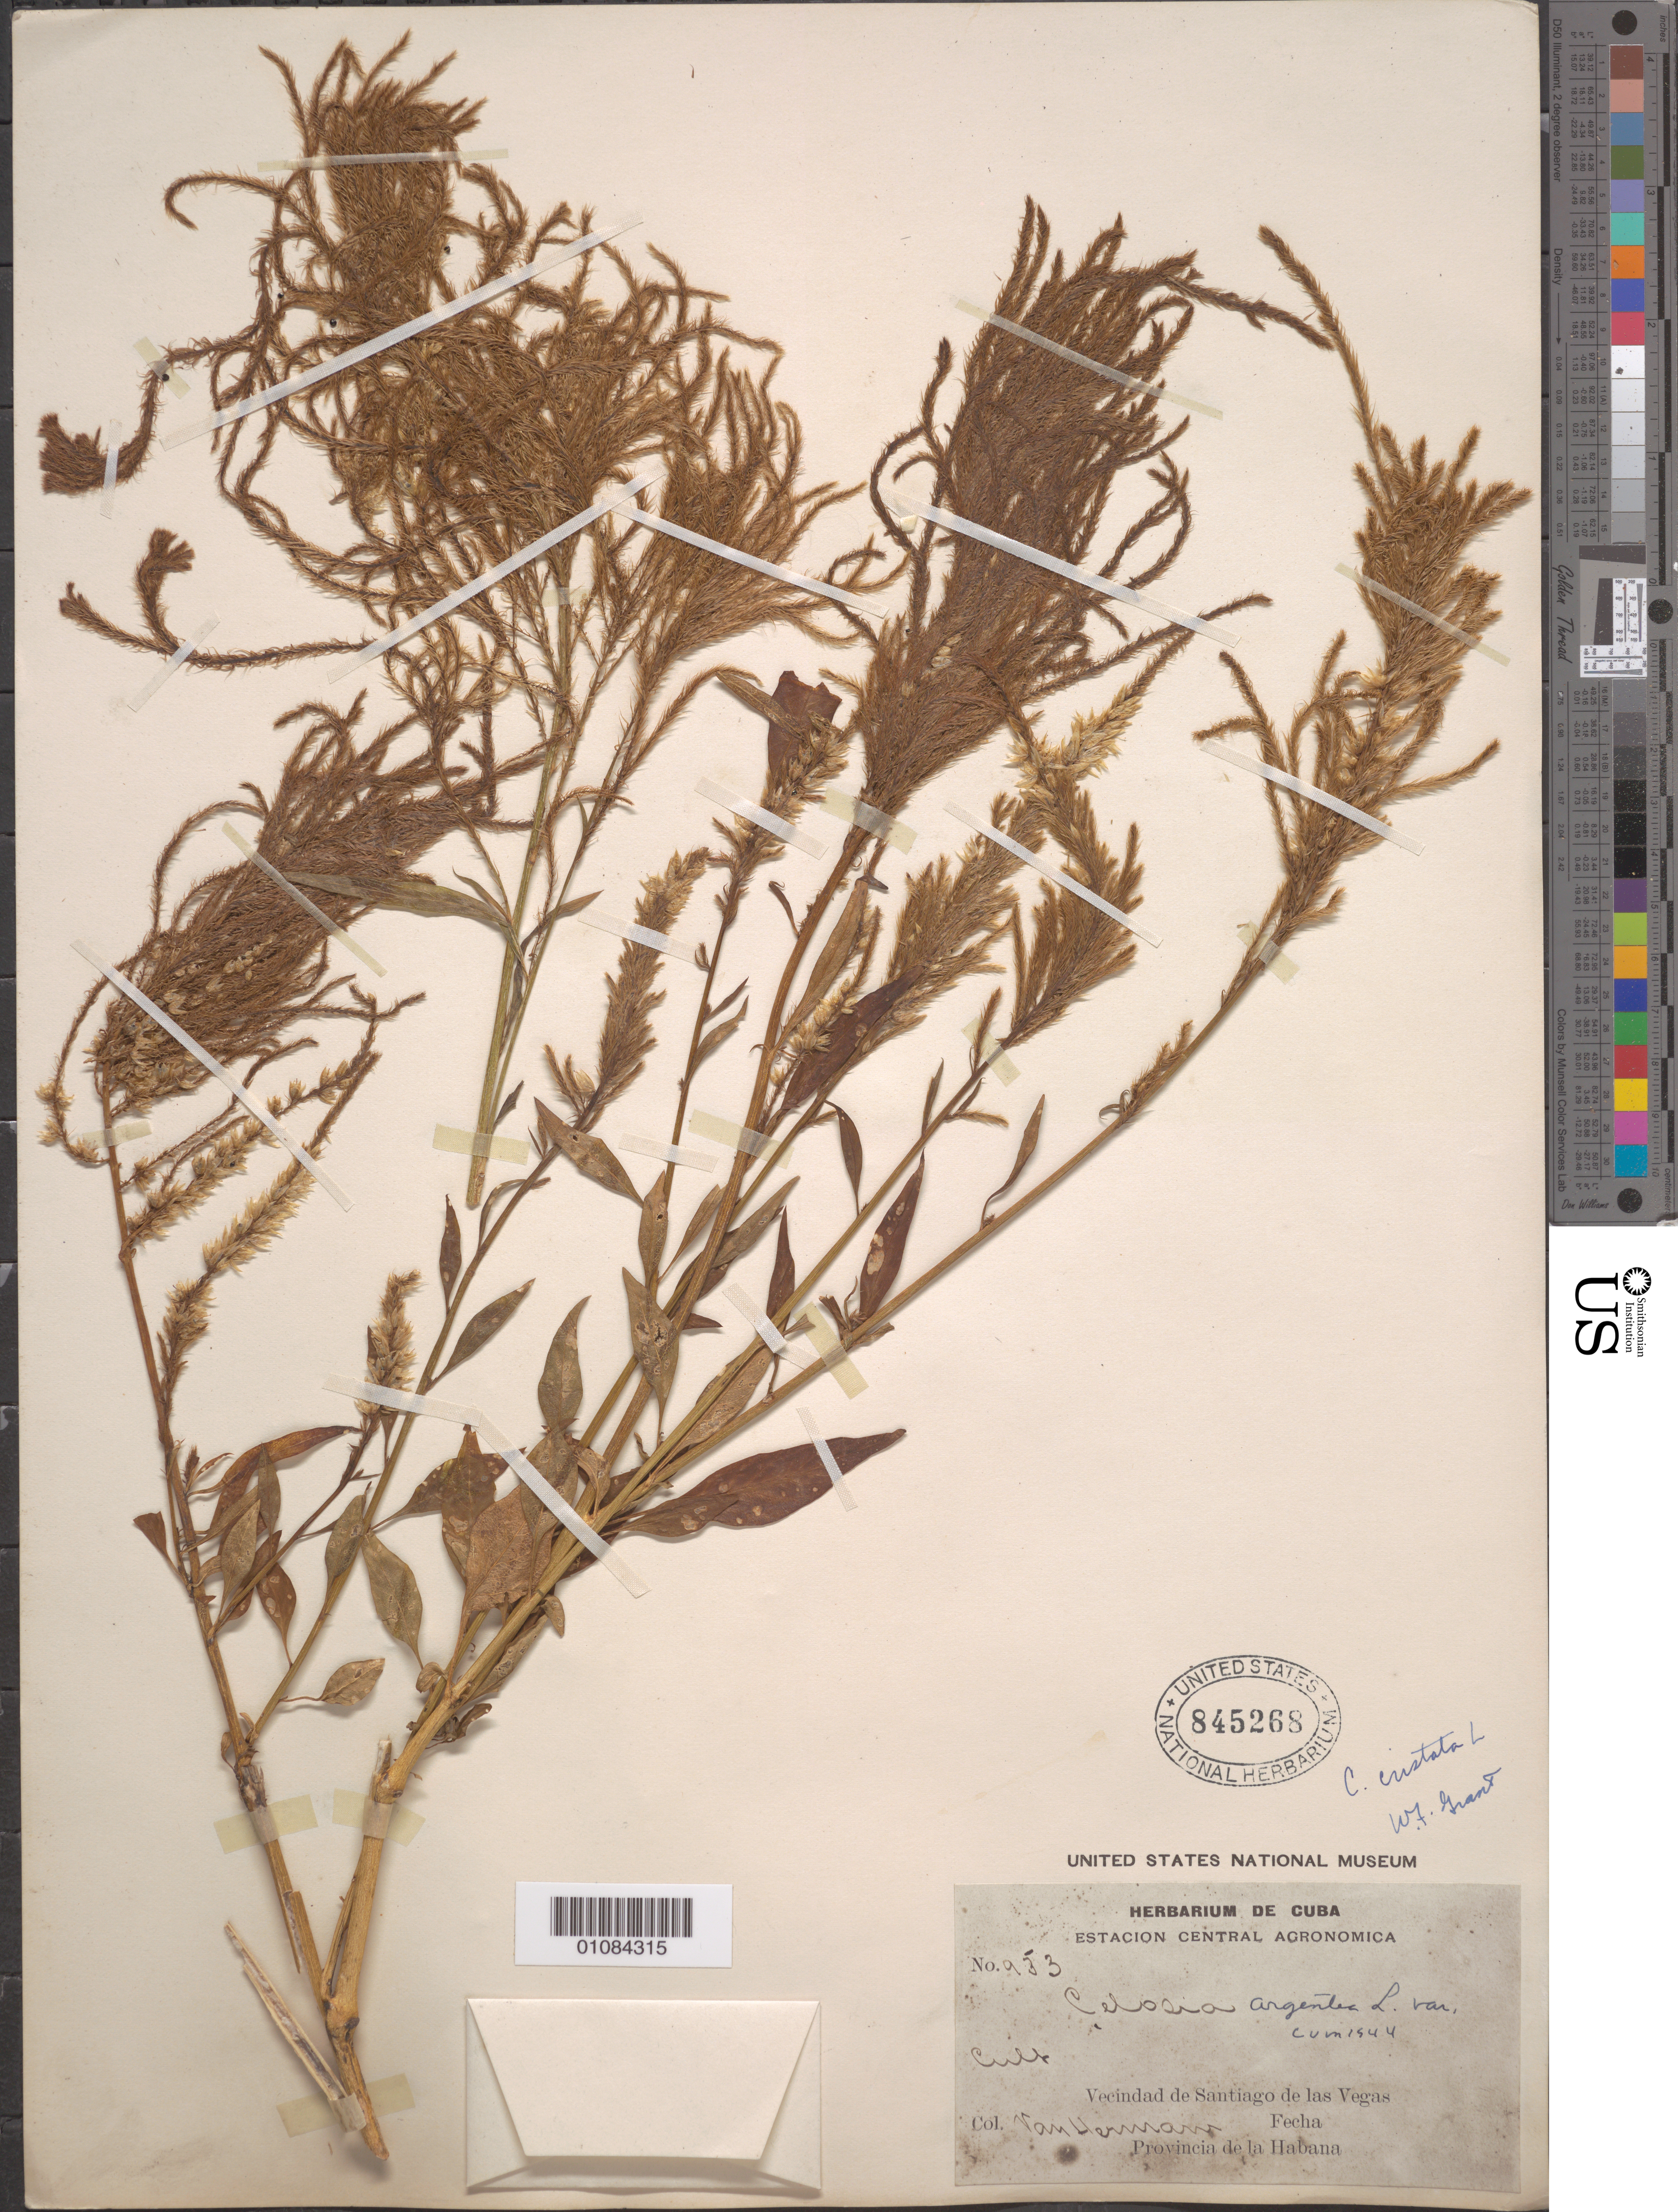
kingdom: Plantae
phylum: Tracheophyta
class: Magnoliopsida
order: Caryophyllales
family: Amaranthaceae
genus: Celosia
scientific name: Celosia cristata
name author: L.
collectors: H. A. Van Hermann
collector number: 953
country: Cuba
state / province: La Habana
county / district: Municipio Boyeros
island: Cuba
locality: Santiago de las Vegas (vecindad de)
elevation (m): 97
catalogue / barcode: US 845268